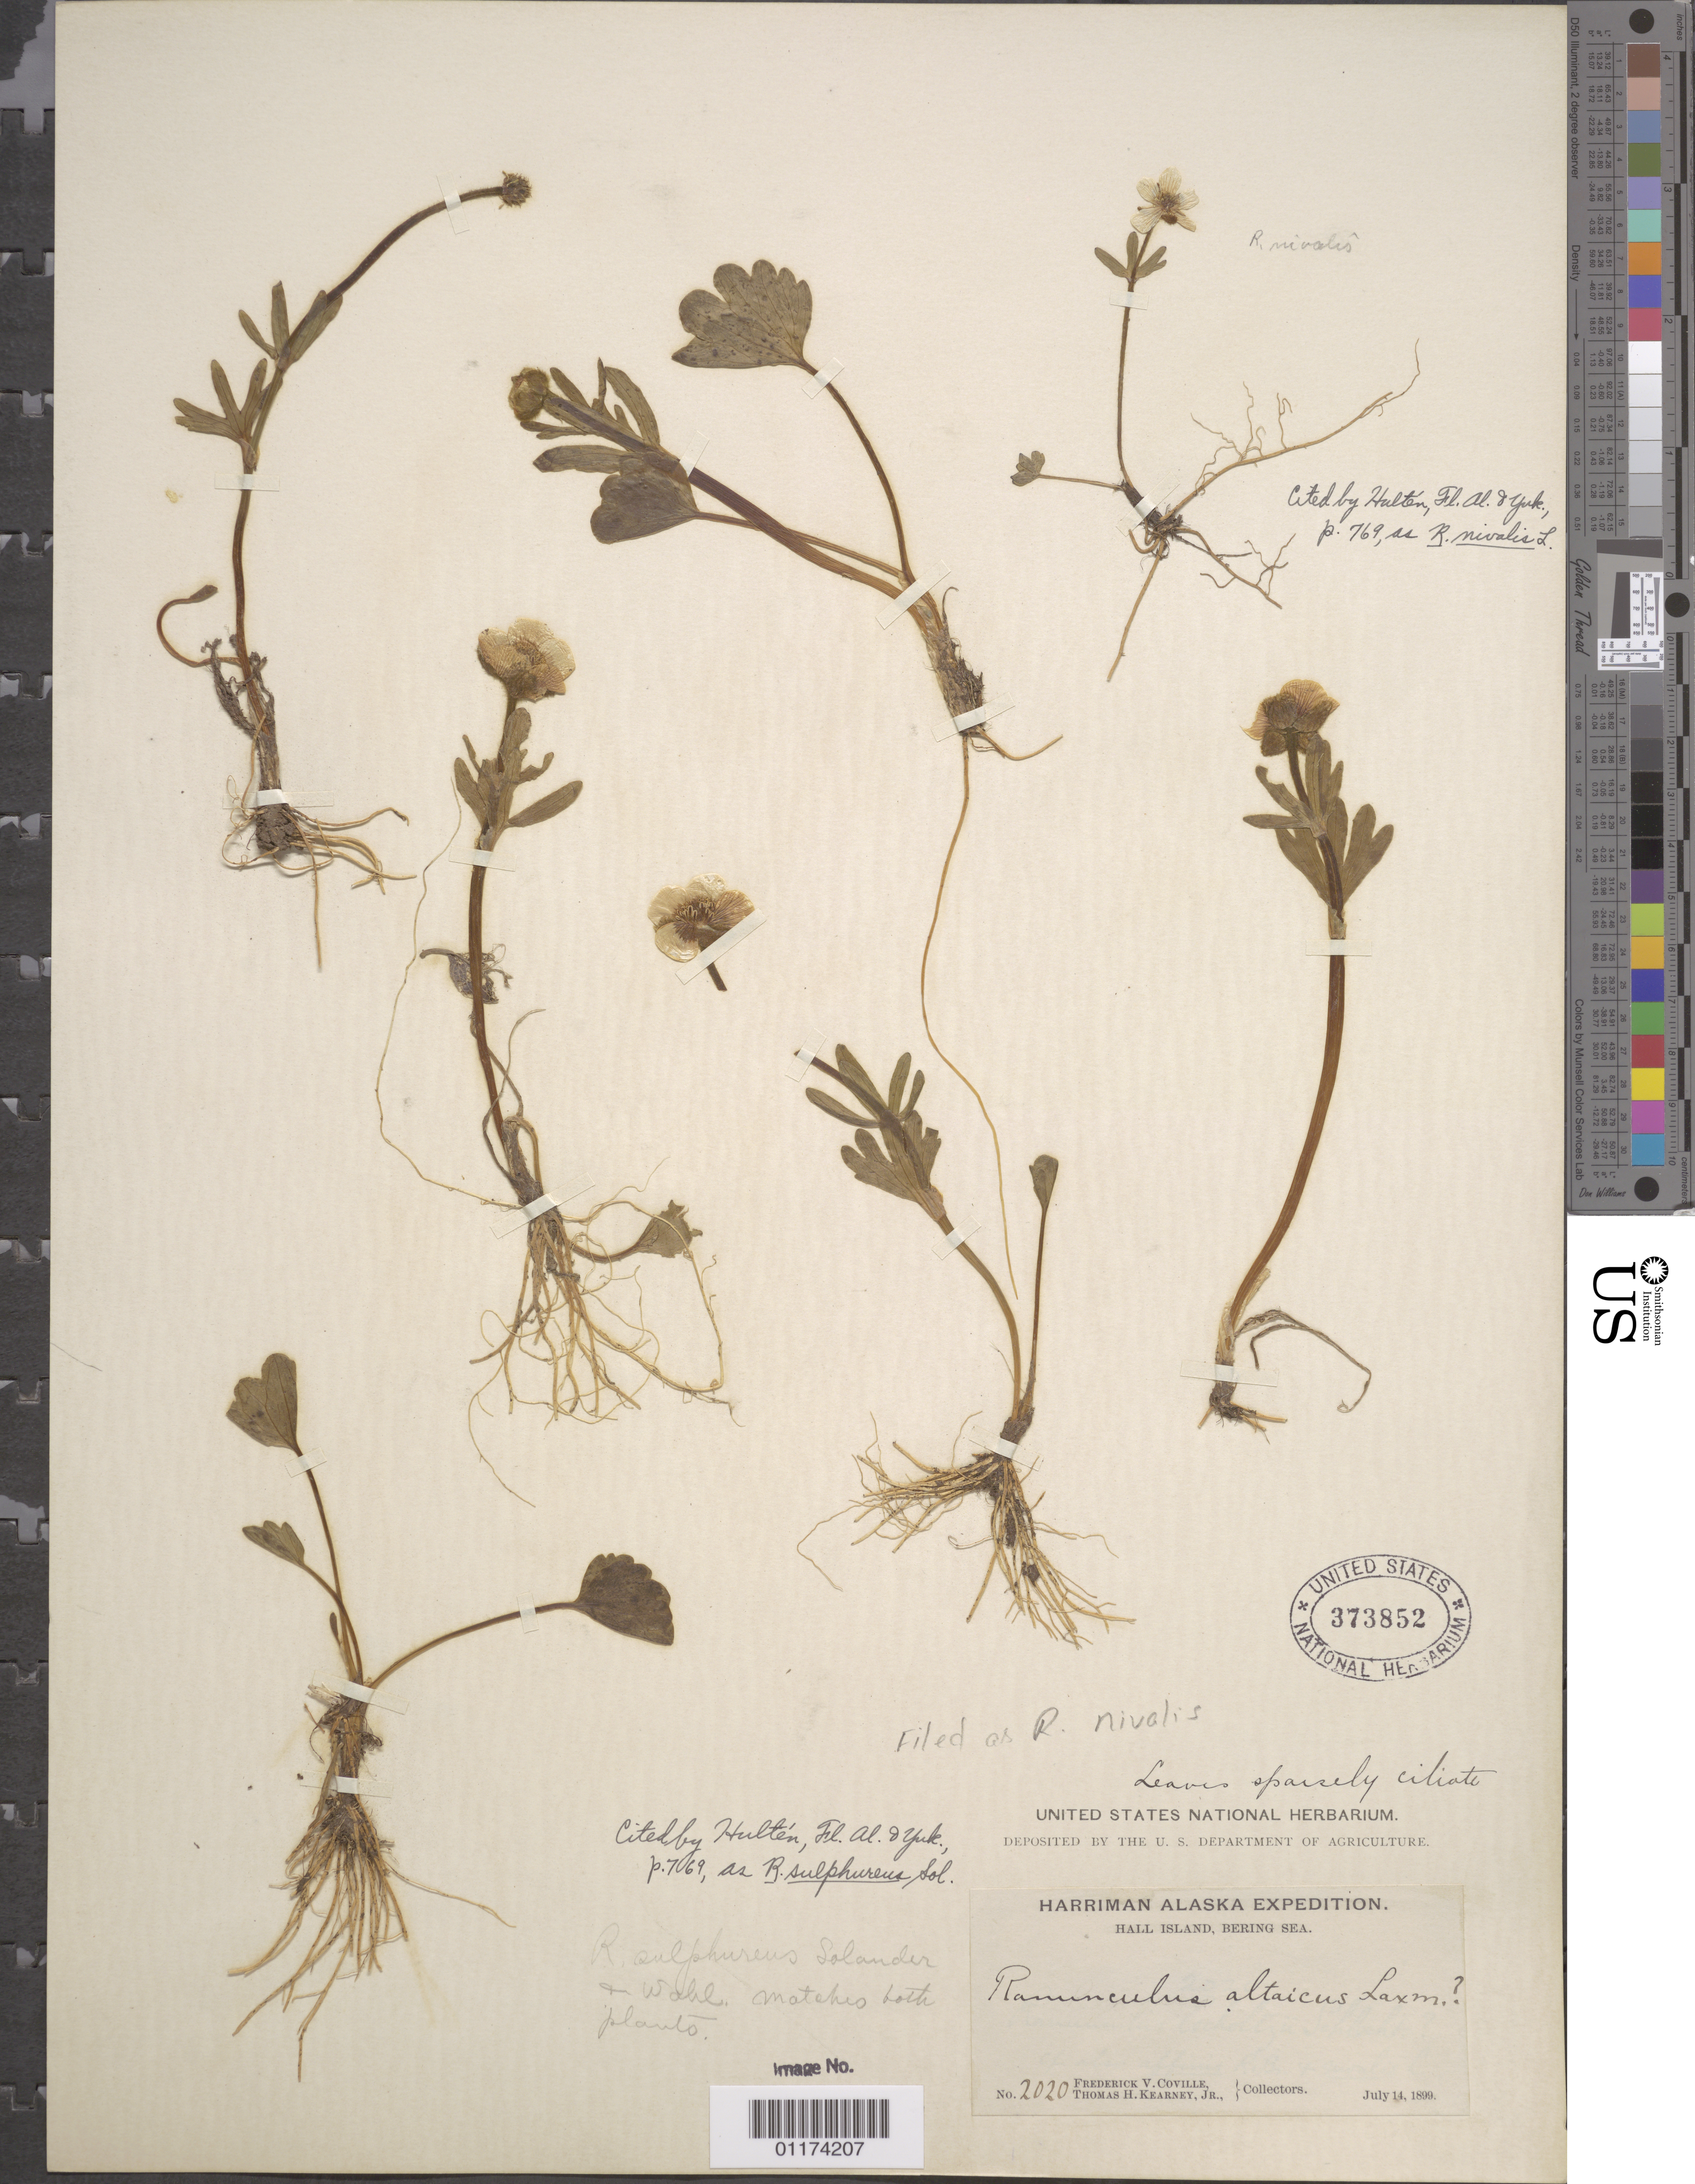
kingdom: Plantae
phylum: Tracheophyta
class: Magnoliopsida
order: Ranunculales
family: Ranunculaceae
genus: Ranunculus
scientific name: Ranunculus nivalis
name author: L.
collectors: F. V. Coville & T. H. Kearney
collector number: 2020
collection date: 1899-07-14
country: United States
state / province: Alaska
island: Hall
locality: Bering Sea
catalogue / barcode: US 373852